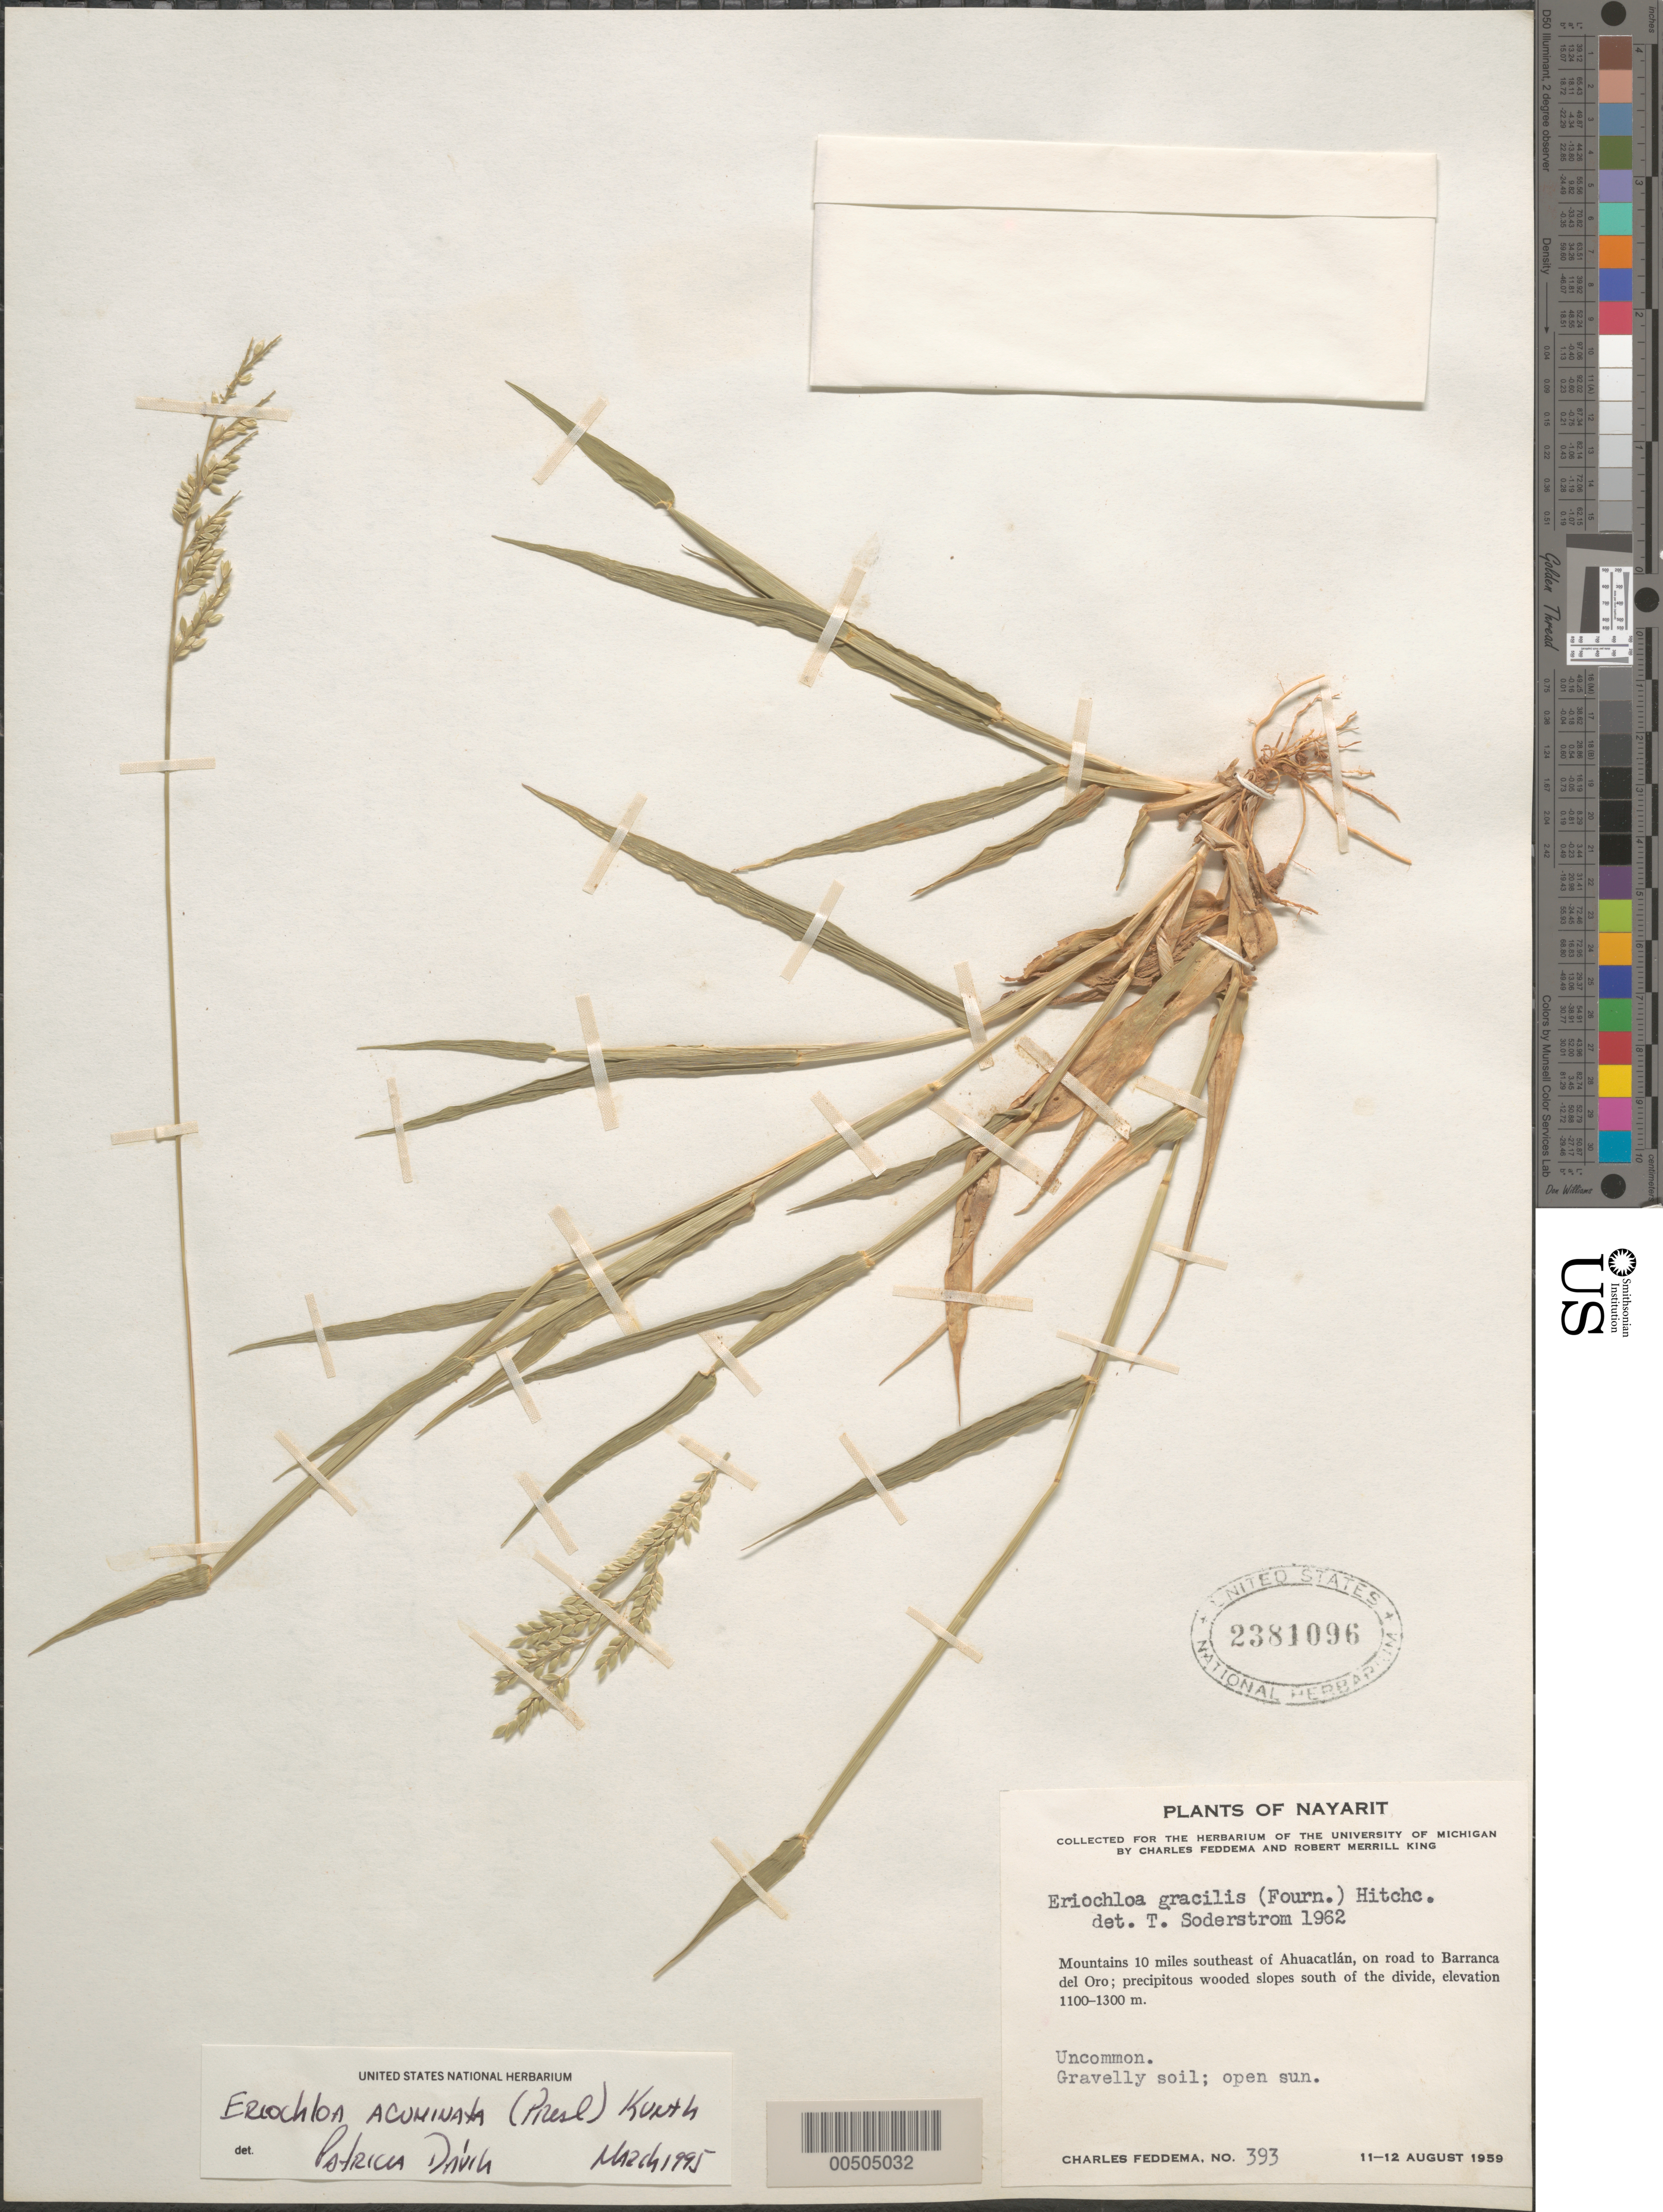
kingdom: Plantae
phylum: Tracheophyta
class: Liliopsida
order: Poales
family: Poaceae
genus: Eriochloa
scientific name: Eriochloa acuminata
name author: (J. Presl) Kunth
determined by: Dávila, P. D.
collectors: C. Feddema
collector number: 393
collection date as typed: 11 Aug 1959 to 12 Aug 1959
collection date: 1959-08-11/1959-08-12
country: Mexico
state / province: Nayarit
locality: Mts 10 mi SE of Ahuacatl n, on rd to Barranca del Oro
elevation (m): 1100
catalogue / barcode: US 2381096